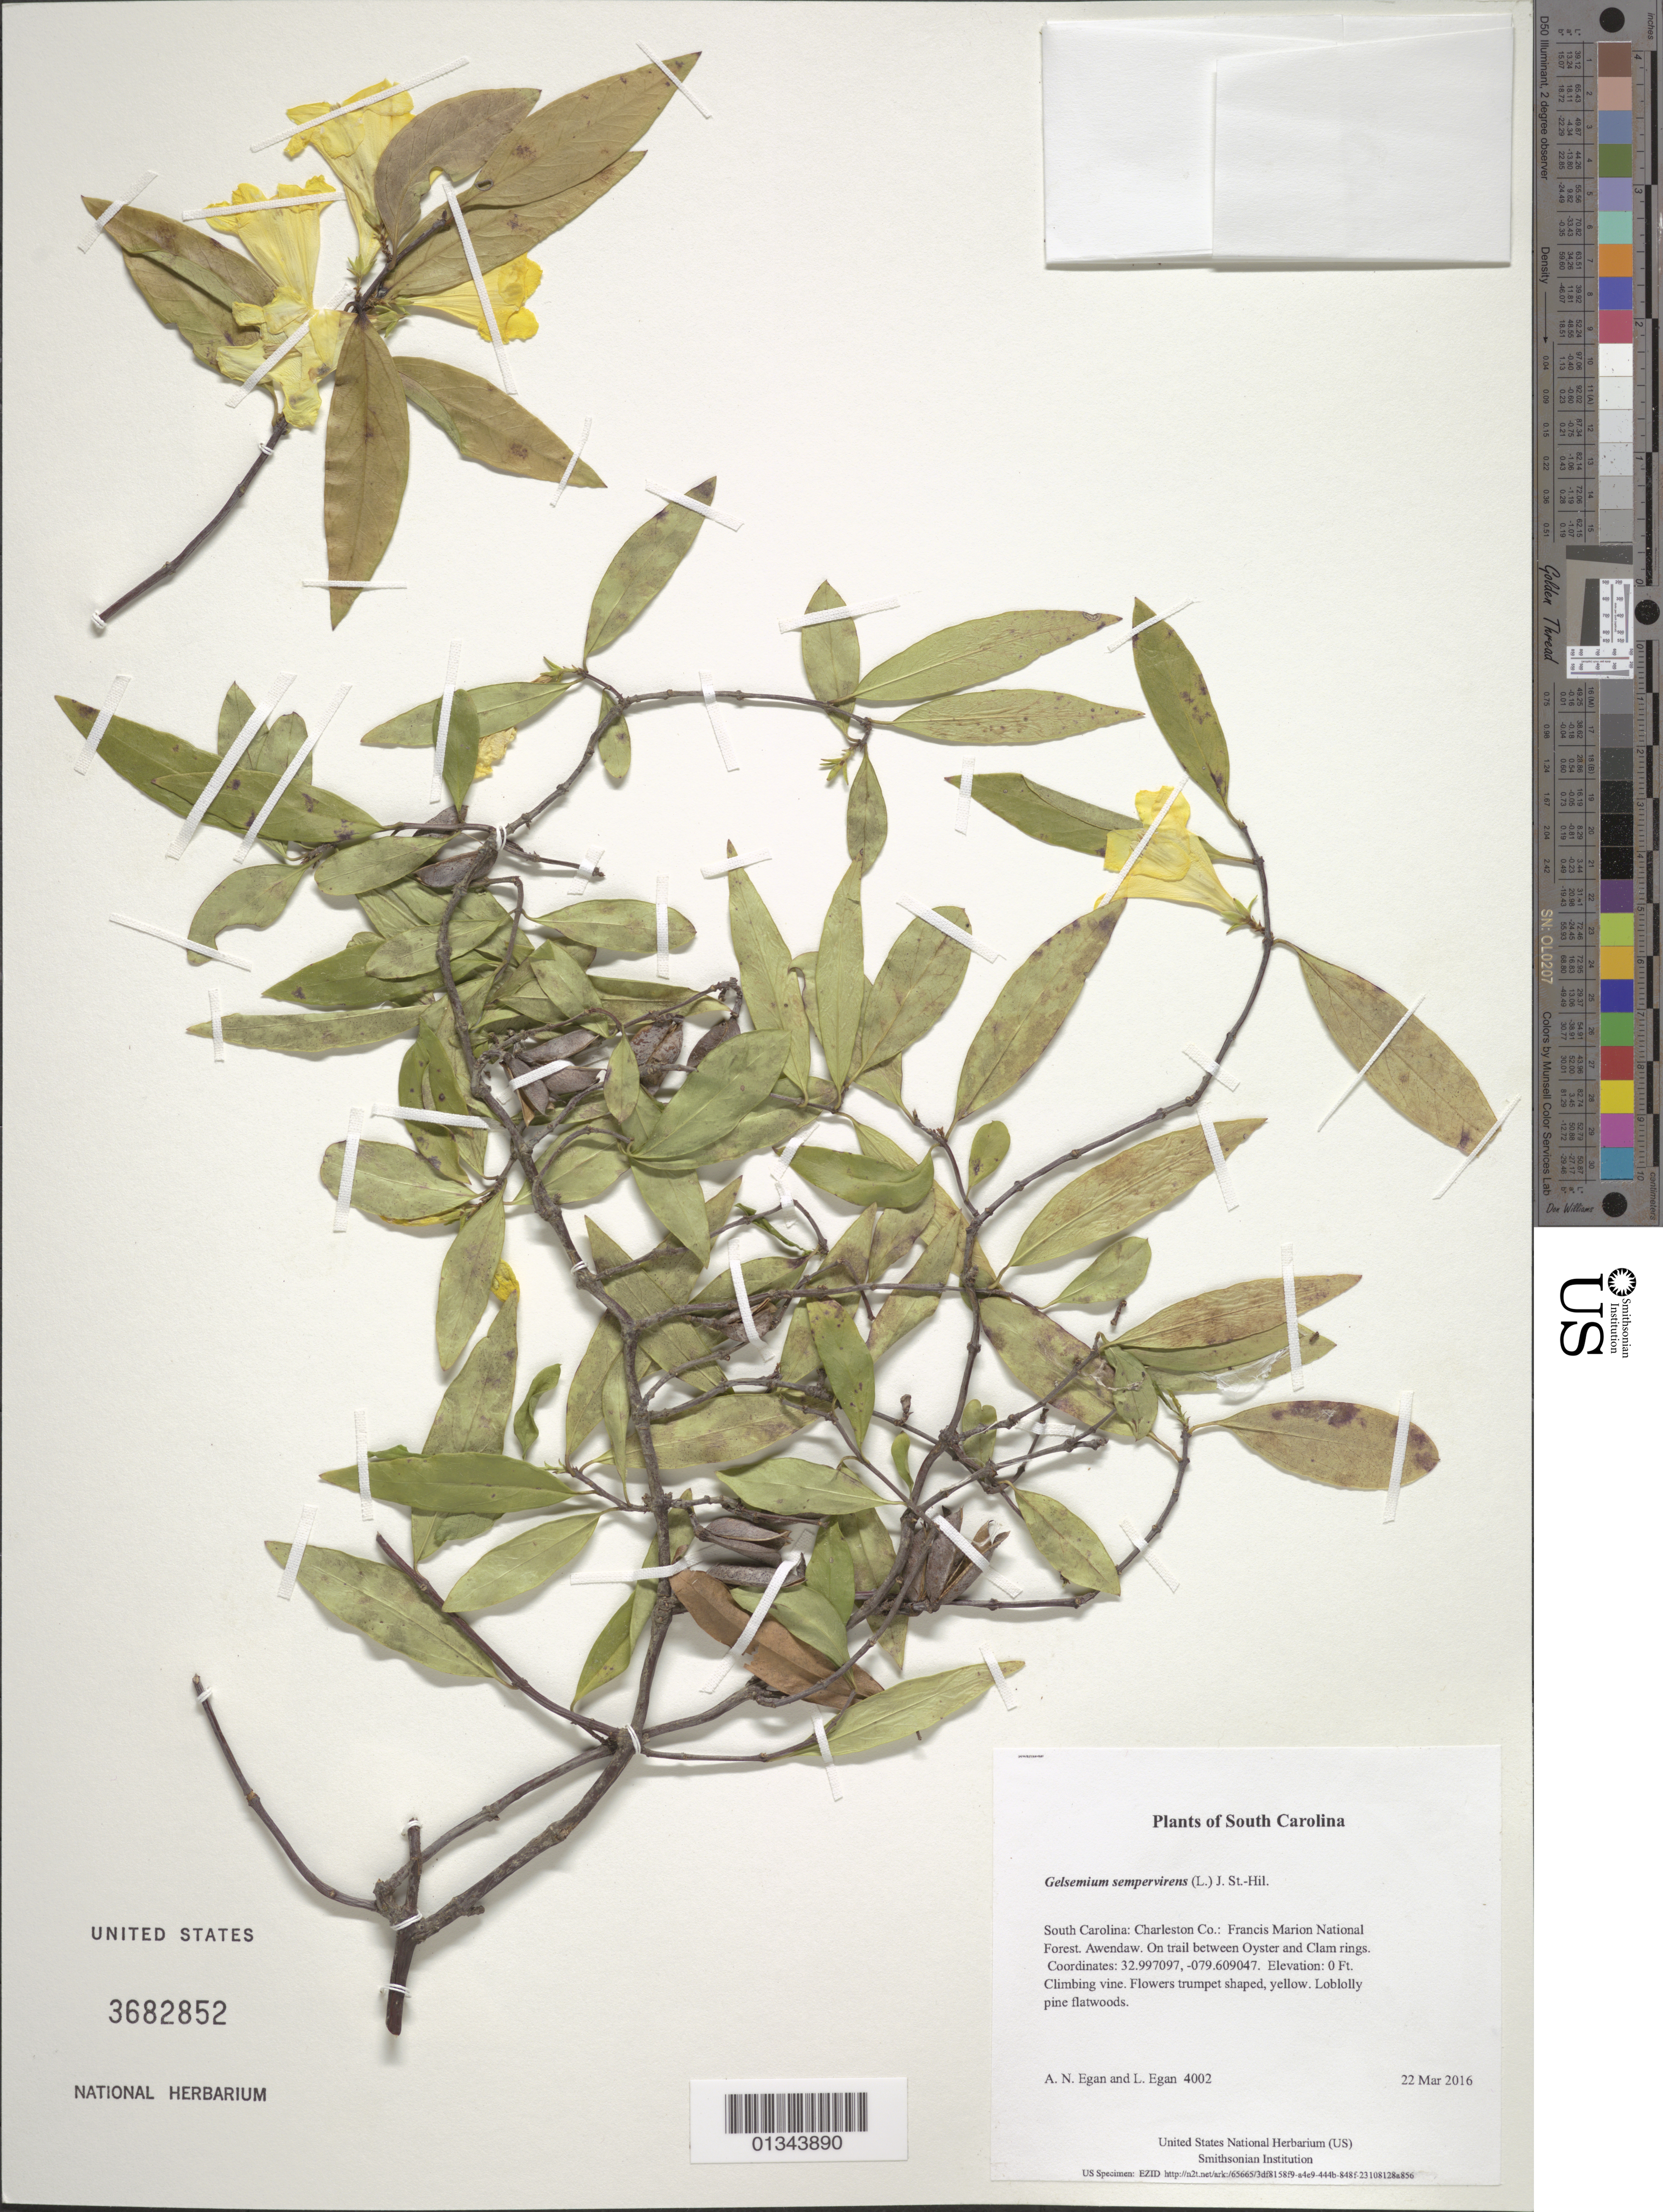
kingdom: Plantae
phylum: Tracheophyta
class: Magnoliopsida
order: Gentianales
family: Gelsemiaceae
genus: Gelsemium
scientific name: Gelsemium sempervirens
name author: (L.) J. St.-Hil.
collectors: A. N. Egan & L. Egan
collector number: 4002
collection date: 2016-03-22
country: United States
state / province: South Carolina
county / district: Charleston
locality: Francis Marion National Forest. Awendaw. On trail between Oyster and Clam rings.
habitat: Loblolly pine flatwoods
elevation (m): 0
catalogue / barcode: US 3682852